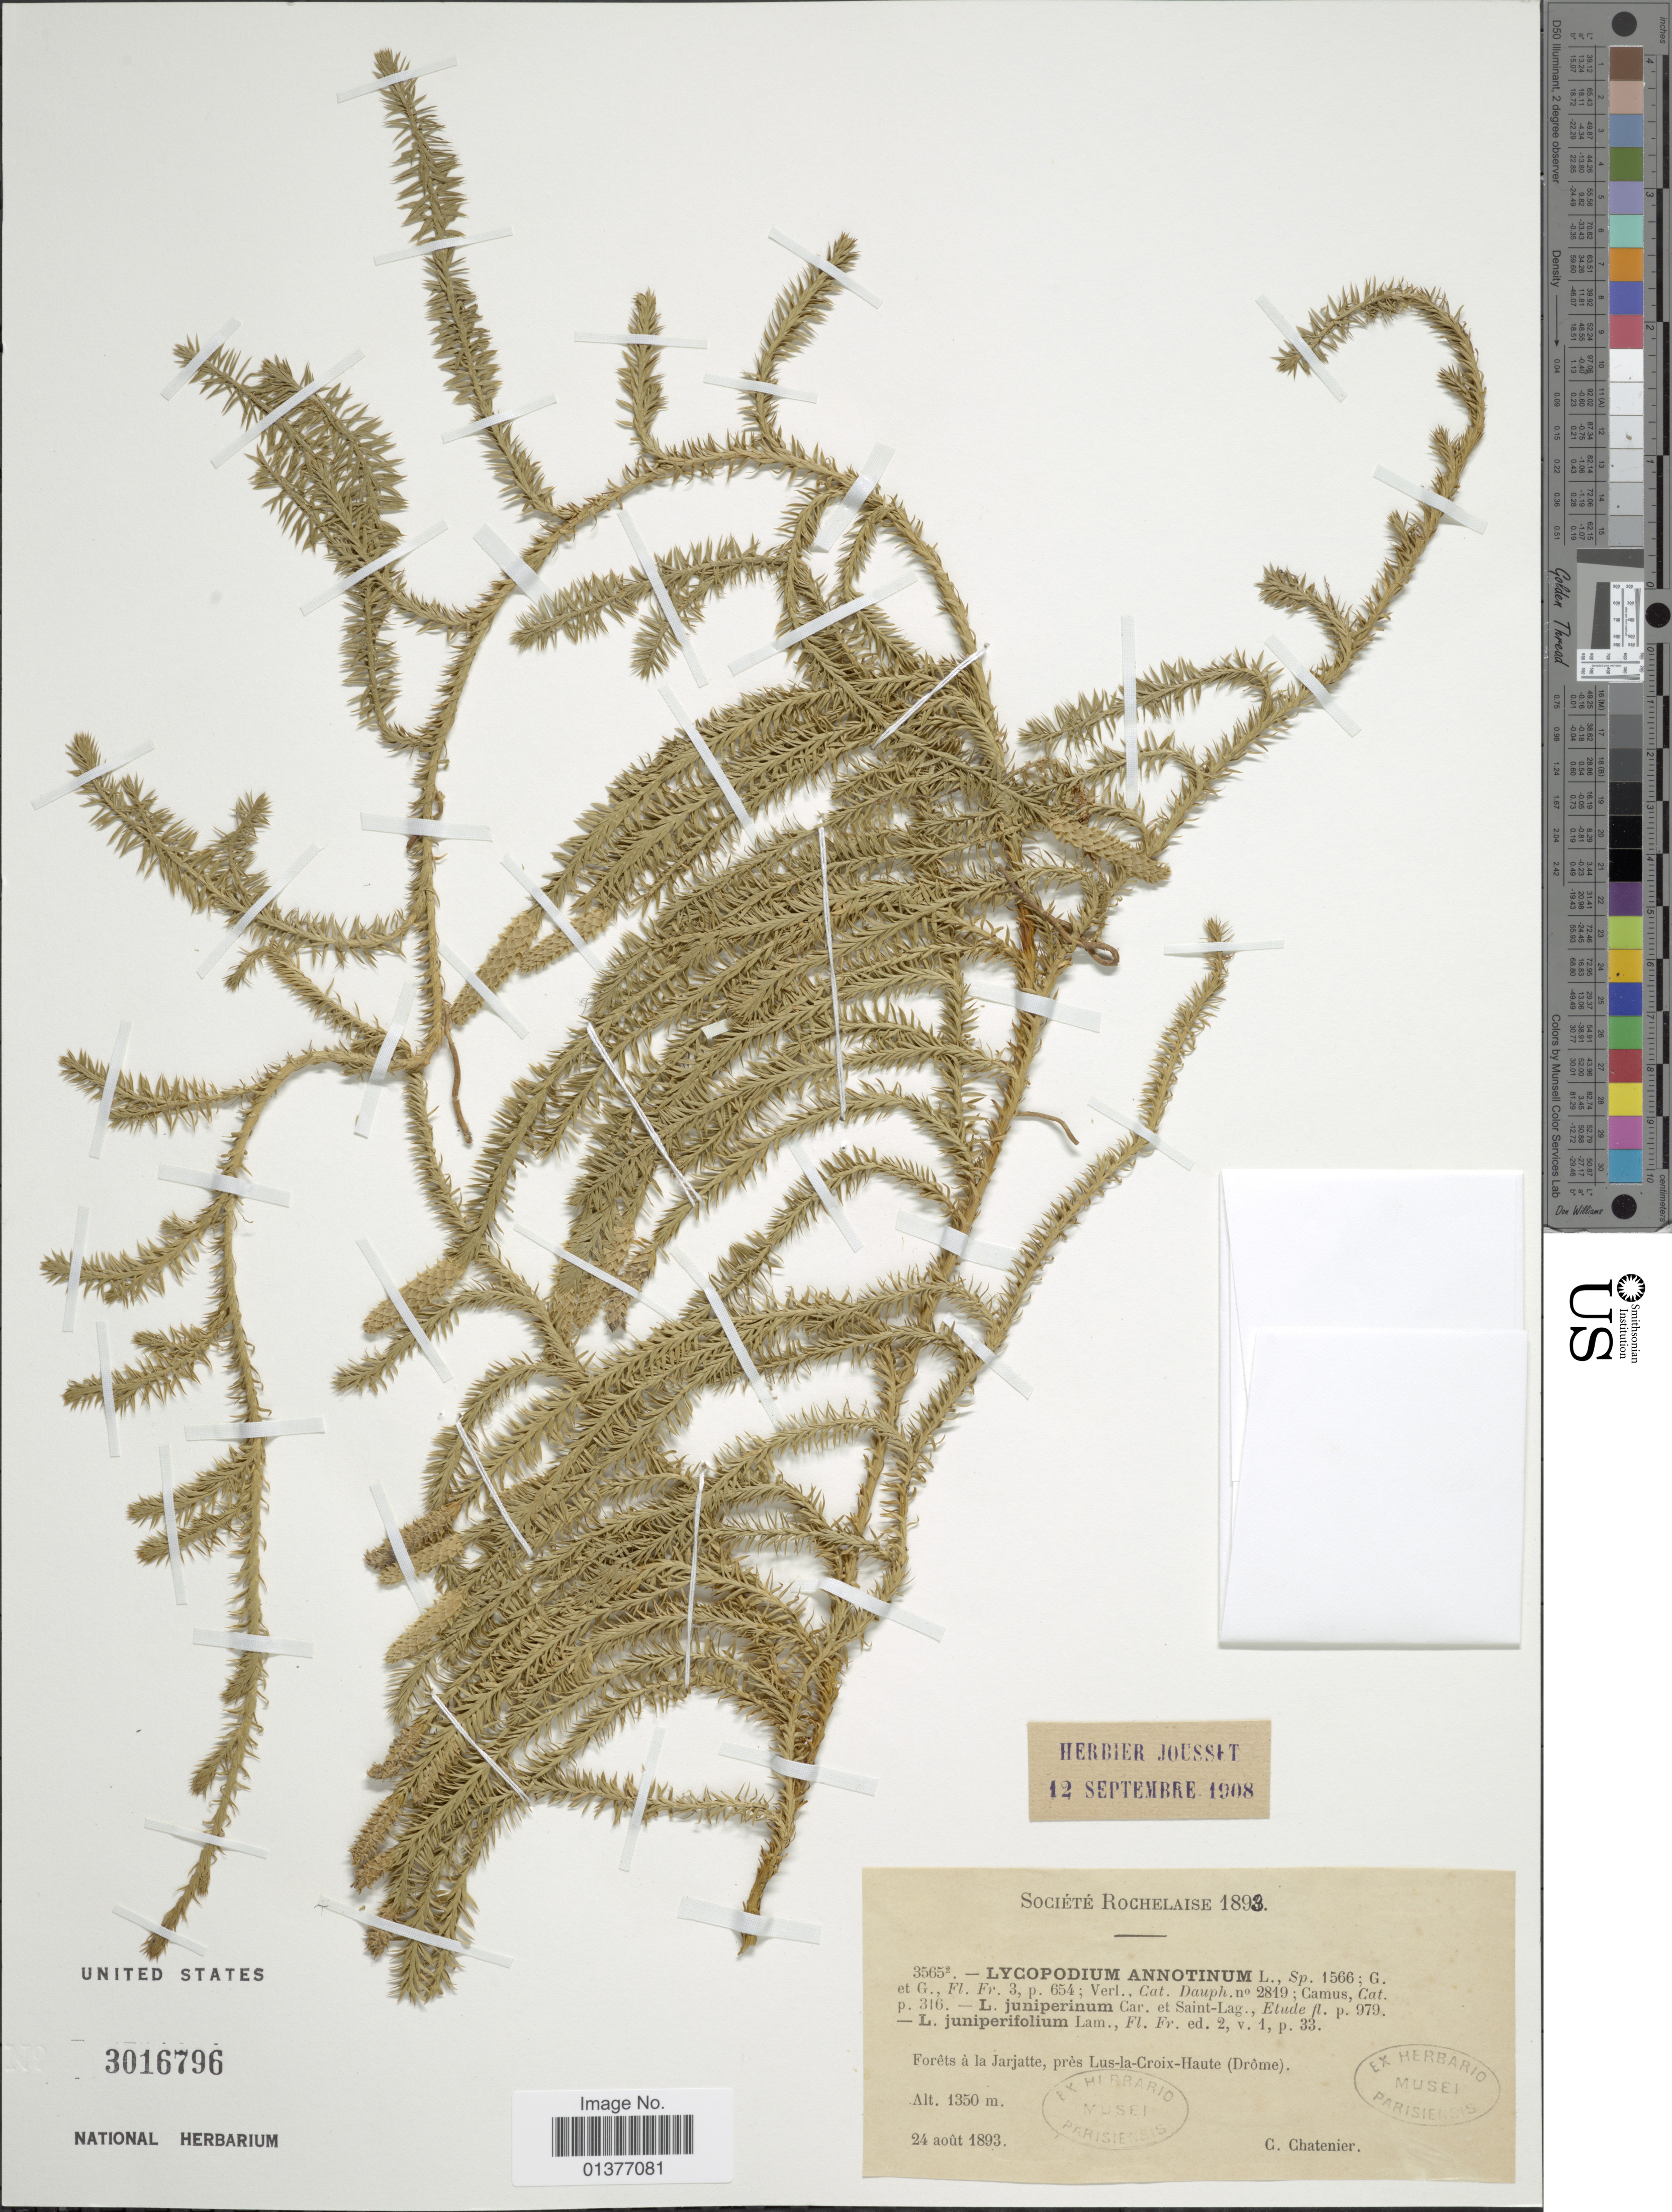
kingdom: Plantae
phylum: Tracheophyta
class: Lycopodiopsida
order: Lycopodiales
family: Lycopodiaceae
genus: Spinulum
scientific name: Spinulum annotinum subsp. annotinum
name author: (L.) A. Haines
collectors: C. Chatenier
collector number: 35652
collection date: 1893-08-24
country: France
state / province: Auvergne-Rhône-Alpes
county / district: Drôme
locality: Forets a la Jarjatte, pres Lus-la-Croix-Haute(Drome)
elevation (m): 1350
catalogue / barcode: US 3016796